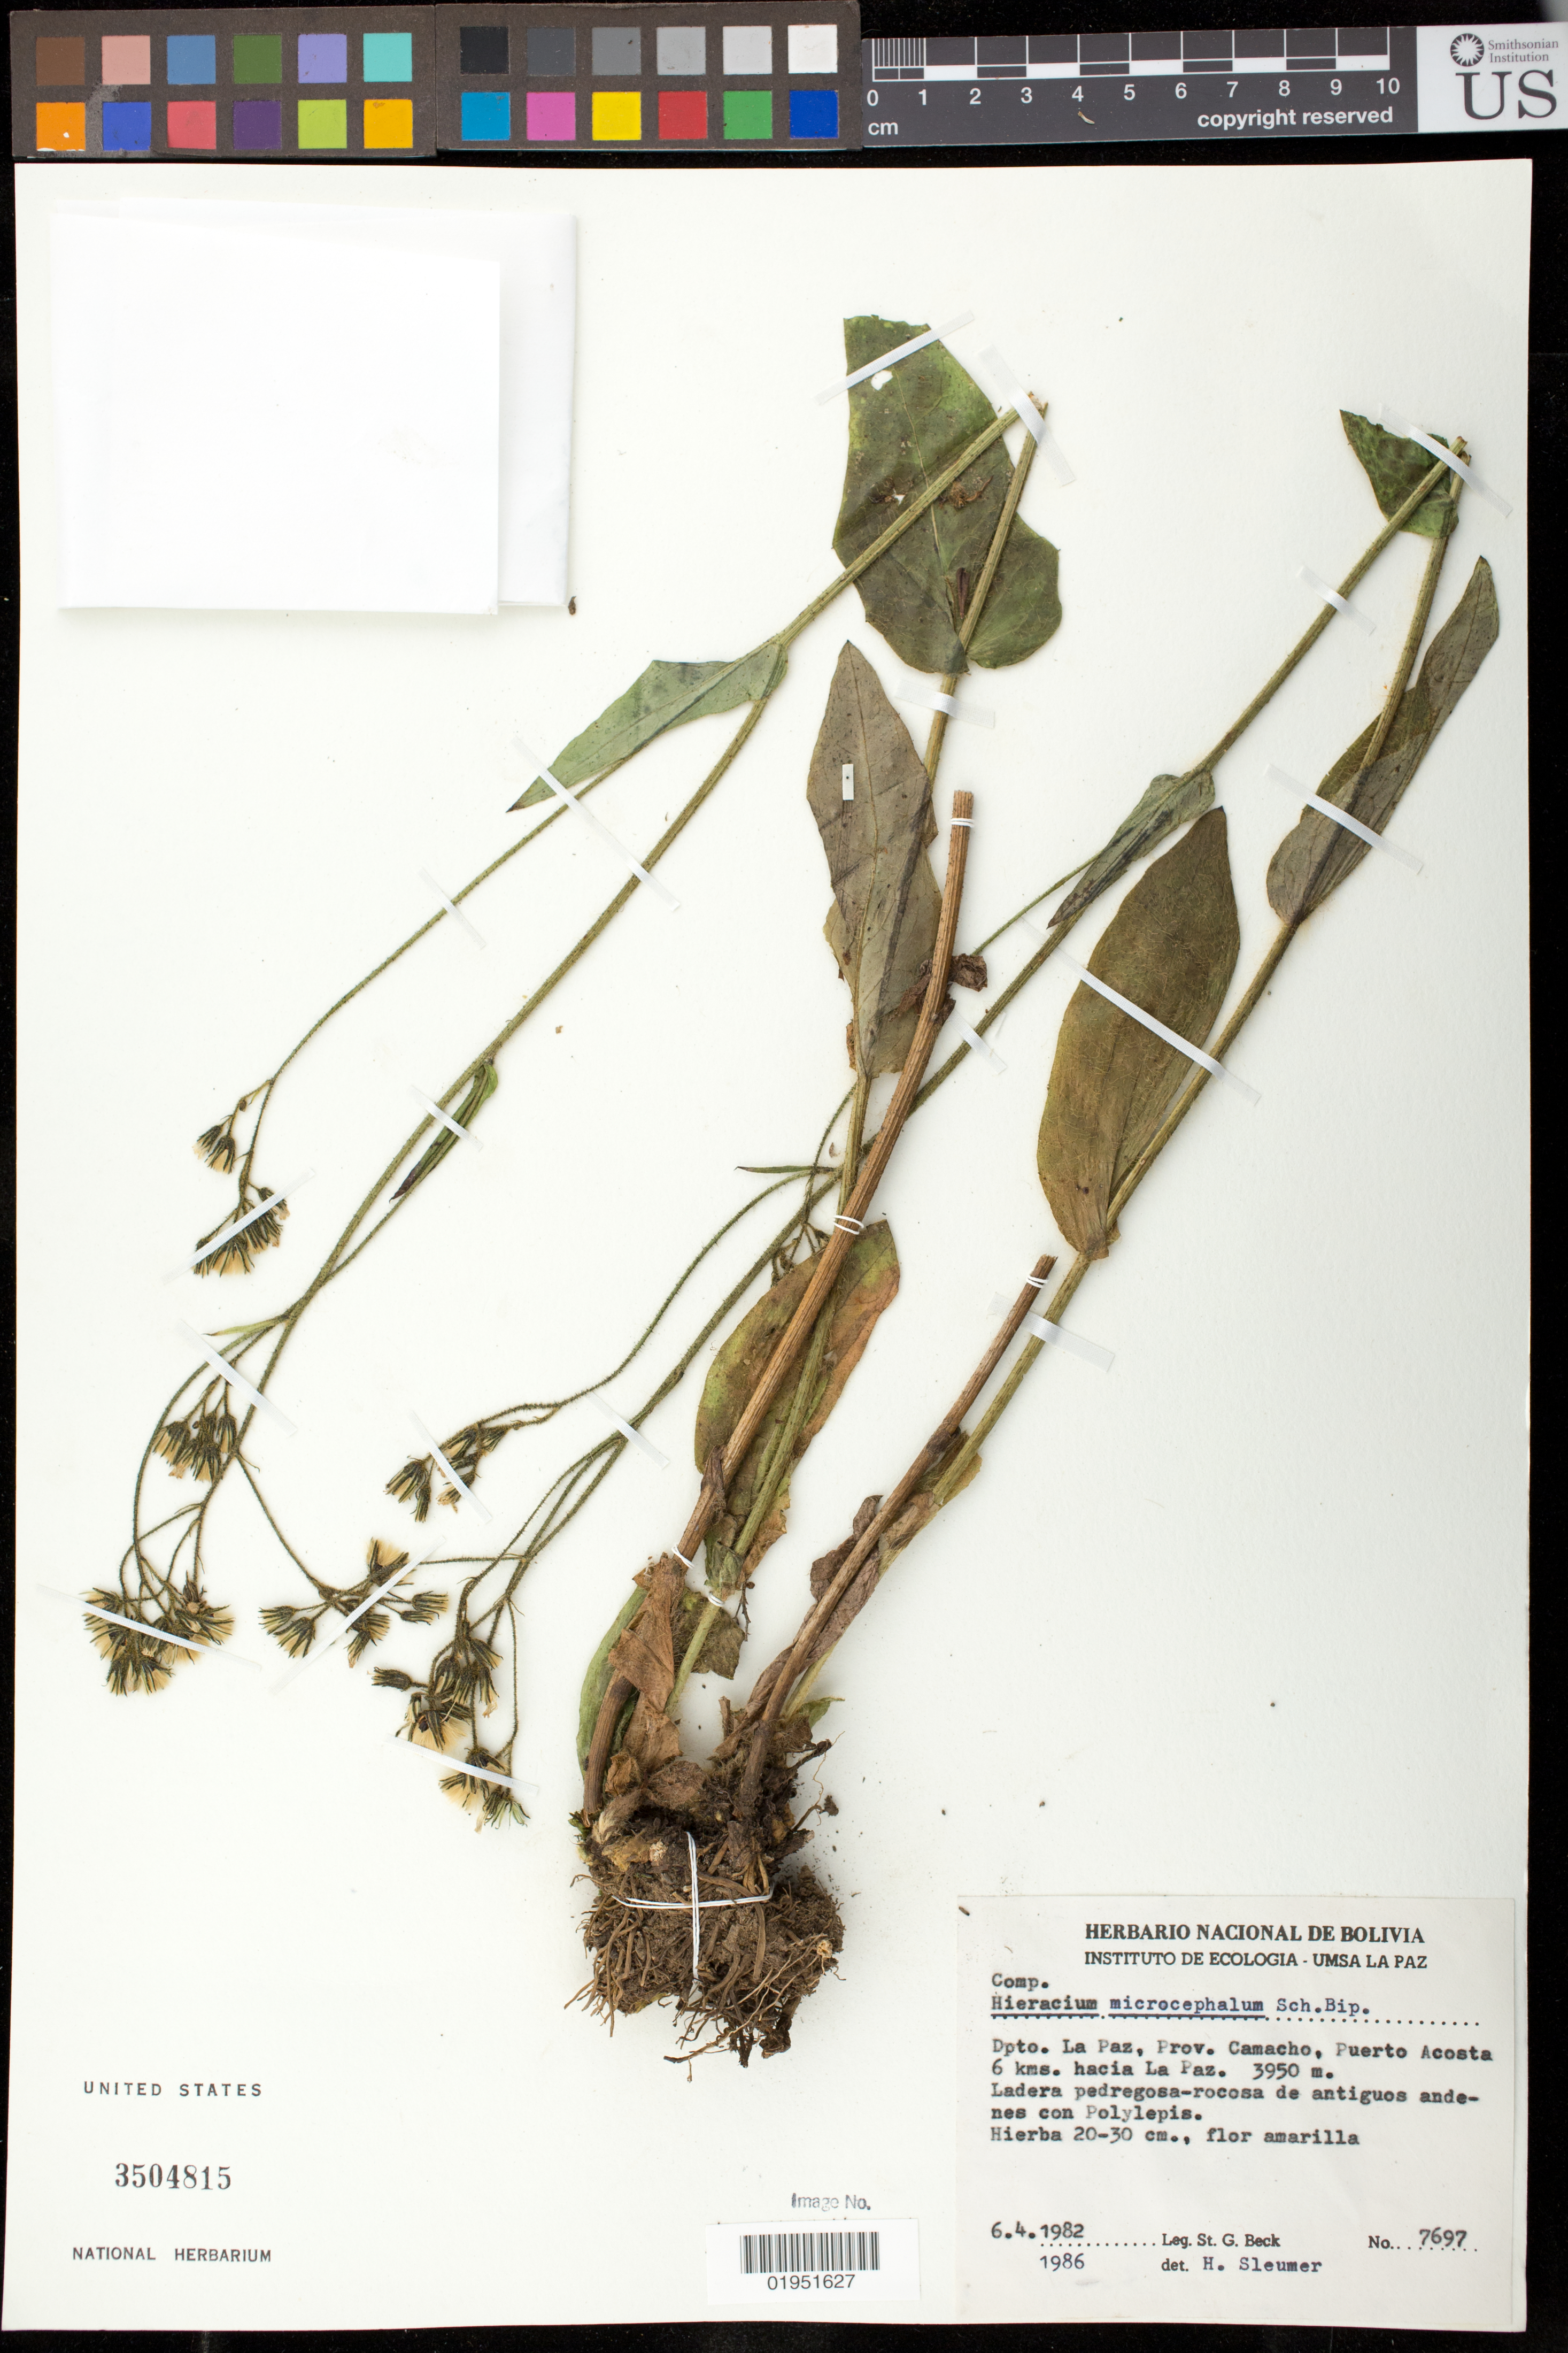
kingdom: Plantae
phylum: Tracheophyta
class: Magnoliopsida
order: Asterales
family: Asteraceae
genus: Hieracium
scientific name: Hieracium leptocephalum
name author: Benth.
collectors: S. G. Beck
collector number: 7697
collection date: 1982-04-06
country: Bolivia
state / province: La Paz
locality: Prov. Camacho, Puerto Acosta 6 kms. hacia La Paz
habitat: Ladera pedregosa-rocosa de antiquos andenes con Polylepis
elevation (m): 3950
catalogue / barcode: US 3504815